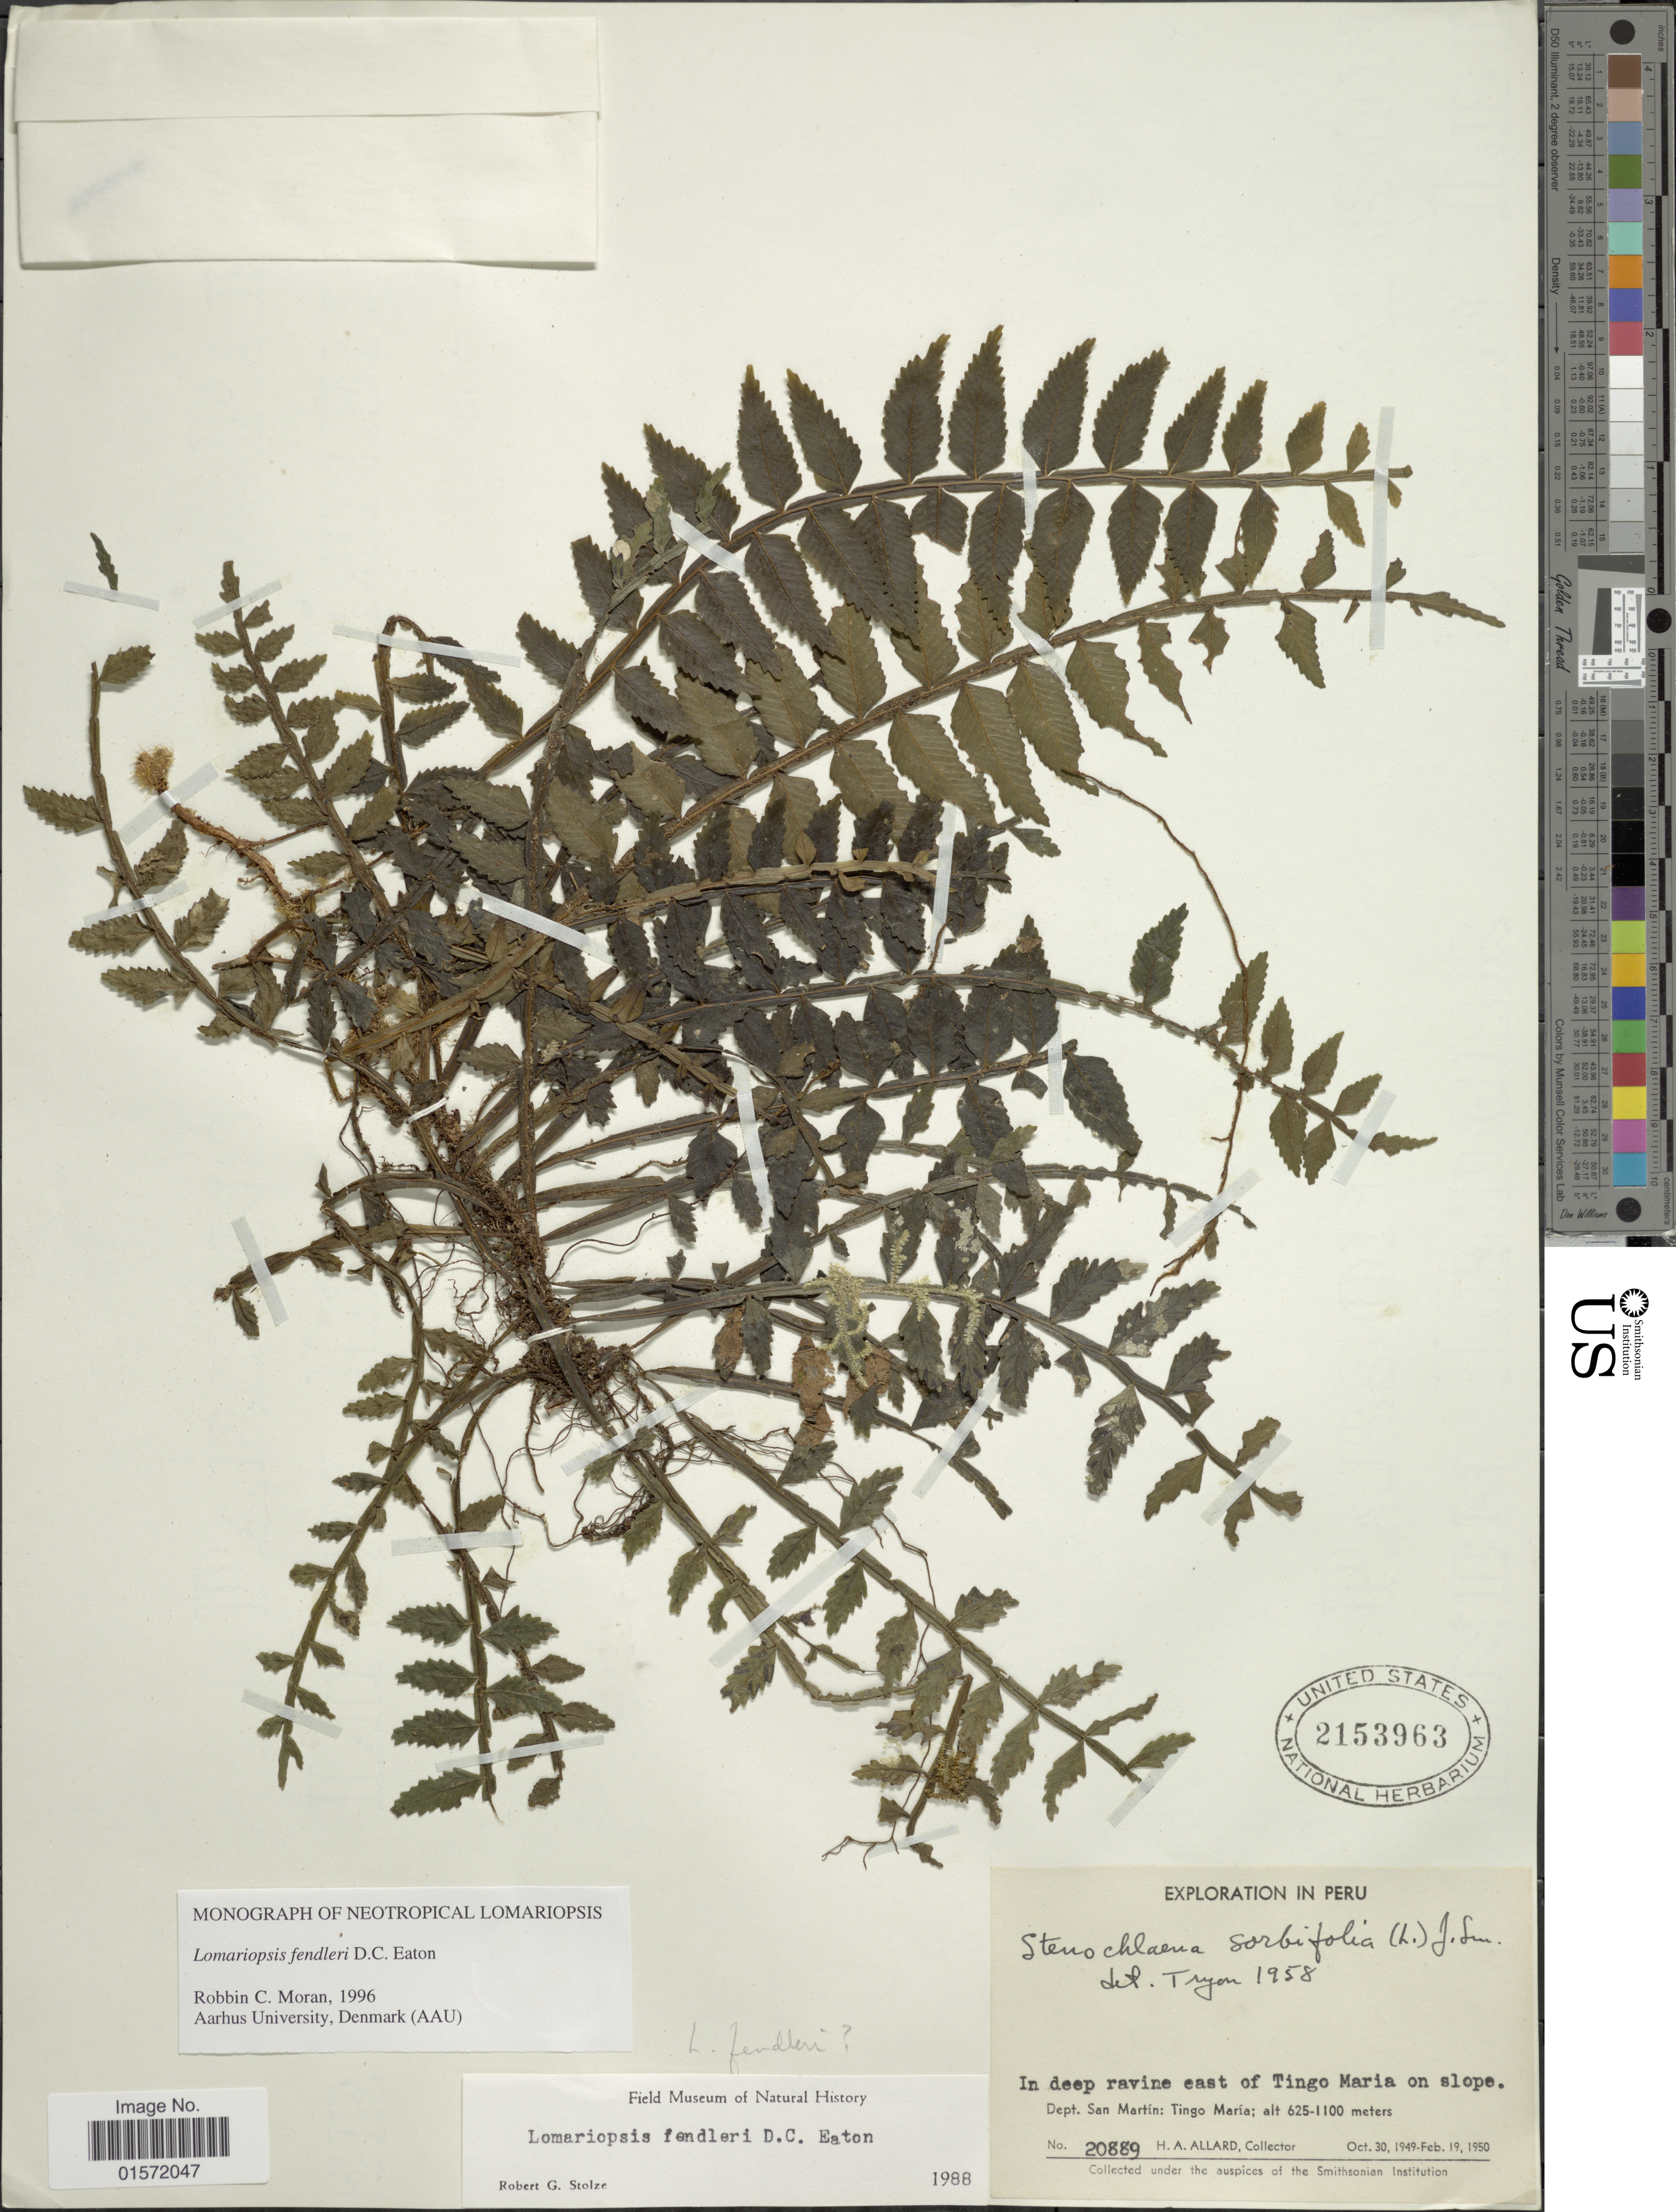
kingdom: Plantae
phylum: Tracheophyta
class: Polypodiopsida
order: Polypodiales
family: Lomariopsidaceae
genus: Lomariopsis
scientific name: Lomariopsis fendleri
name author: D.C. Eaton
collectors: H. A. Allard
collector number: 20889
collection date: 1949-10-30/1950-02-19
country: Peru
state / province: San Martín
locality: In deep ravine east of Tingo Maria on slope: Tingo Maria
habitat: in deep ravine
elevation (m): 625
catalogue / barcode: US 2153963